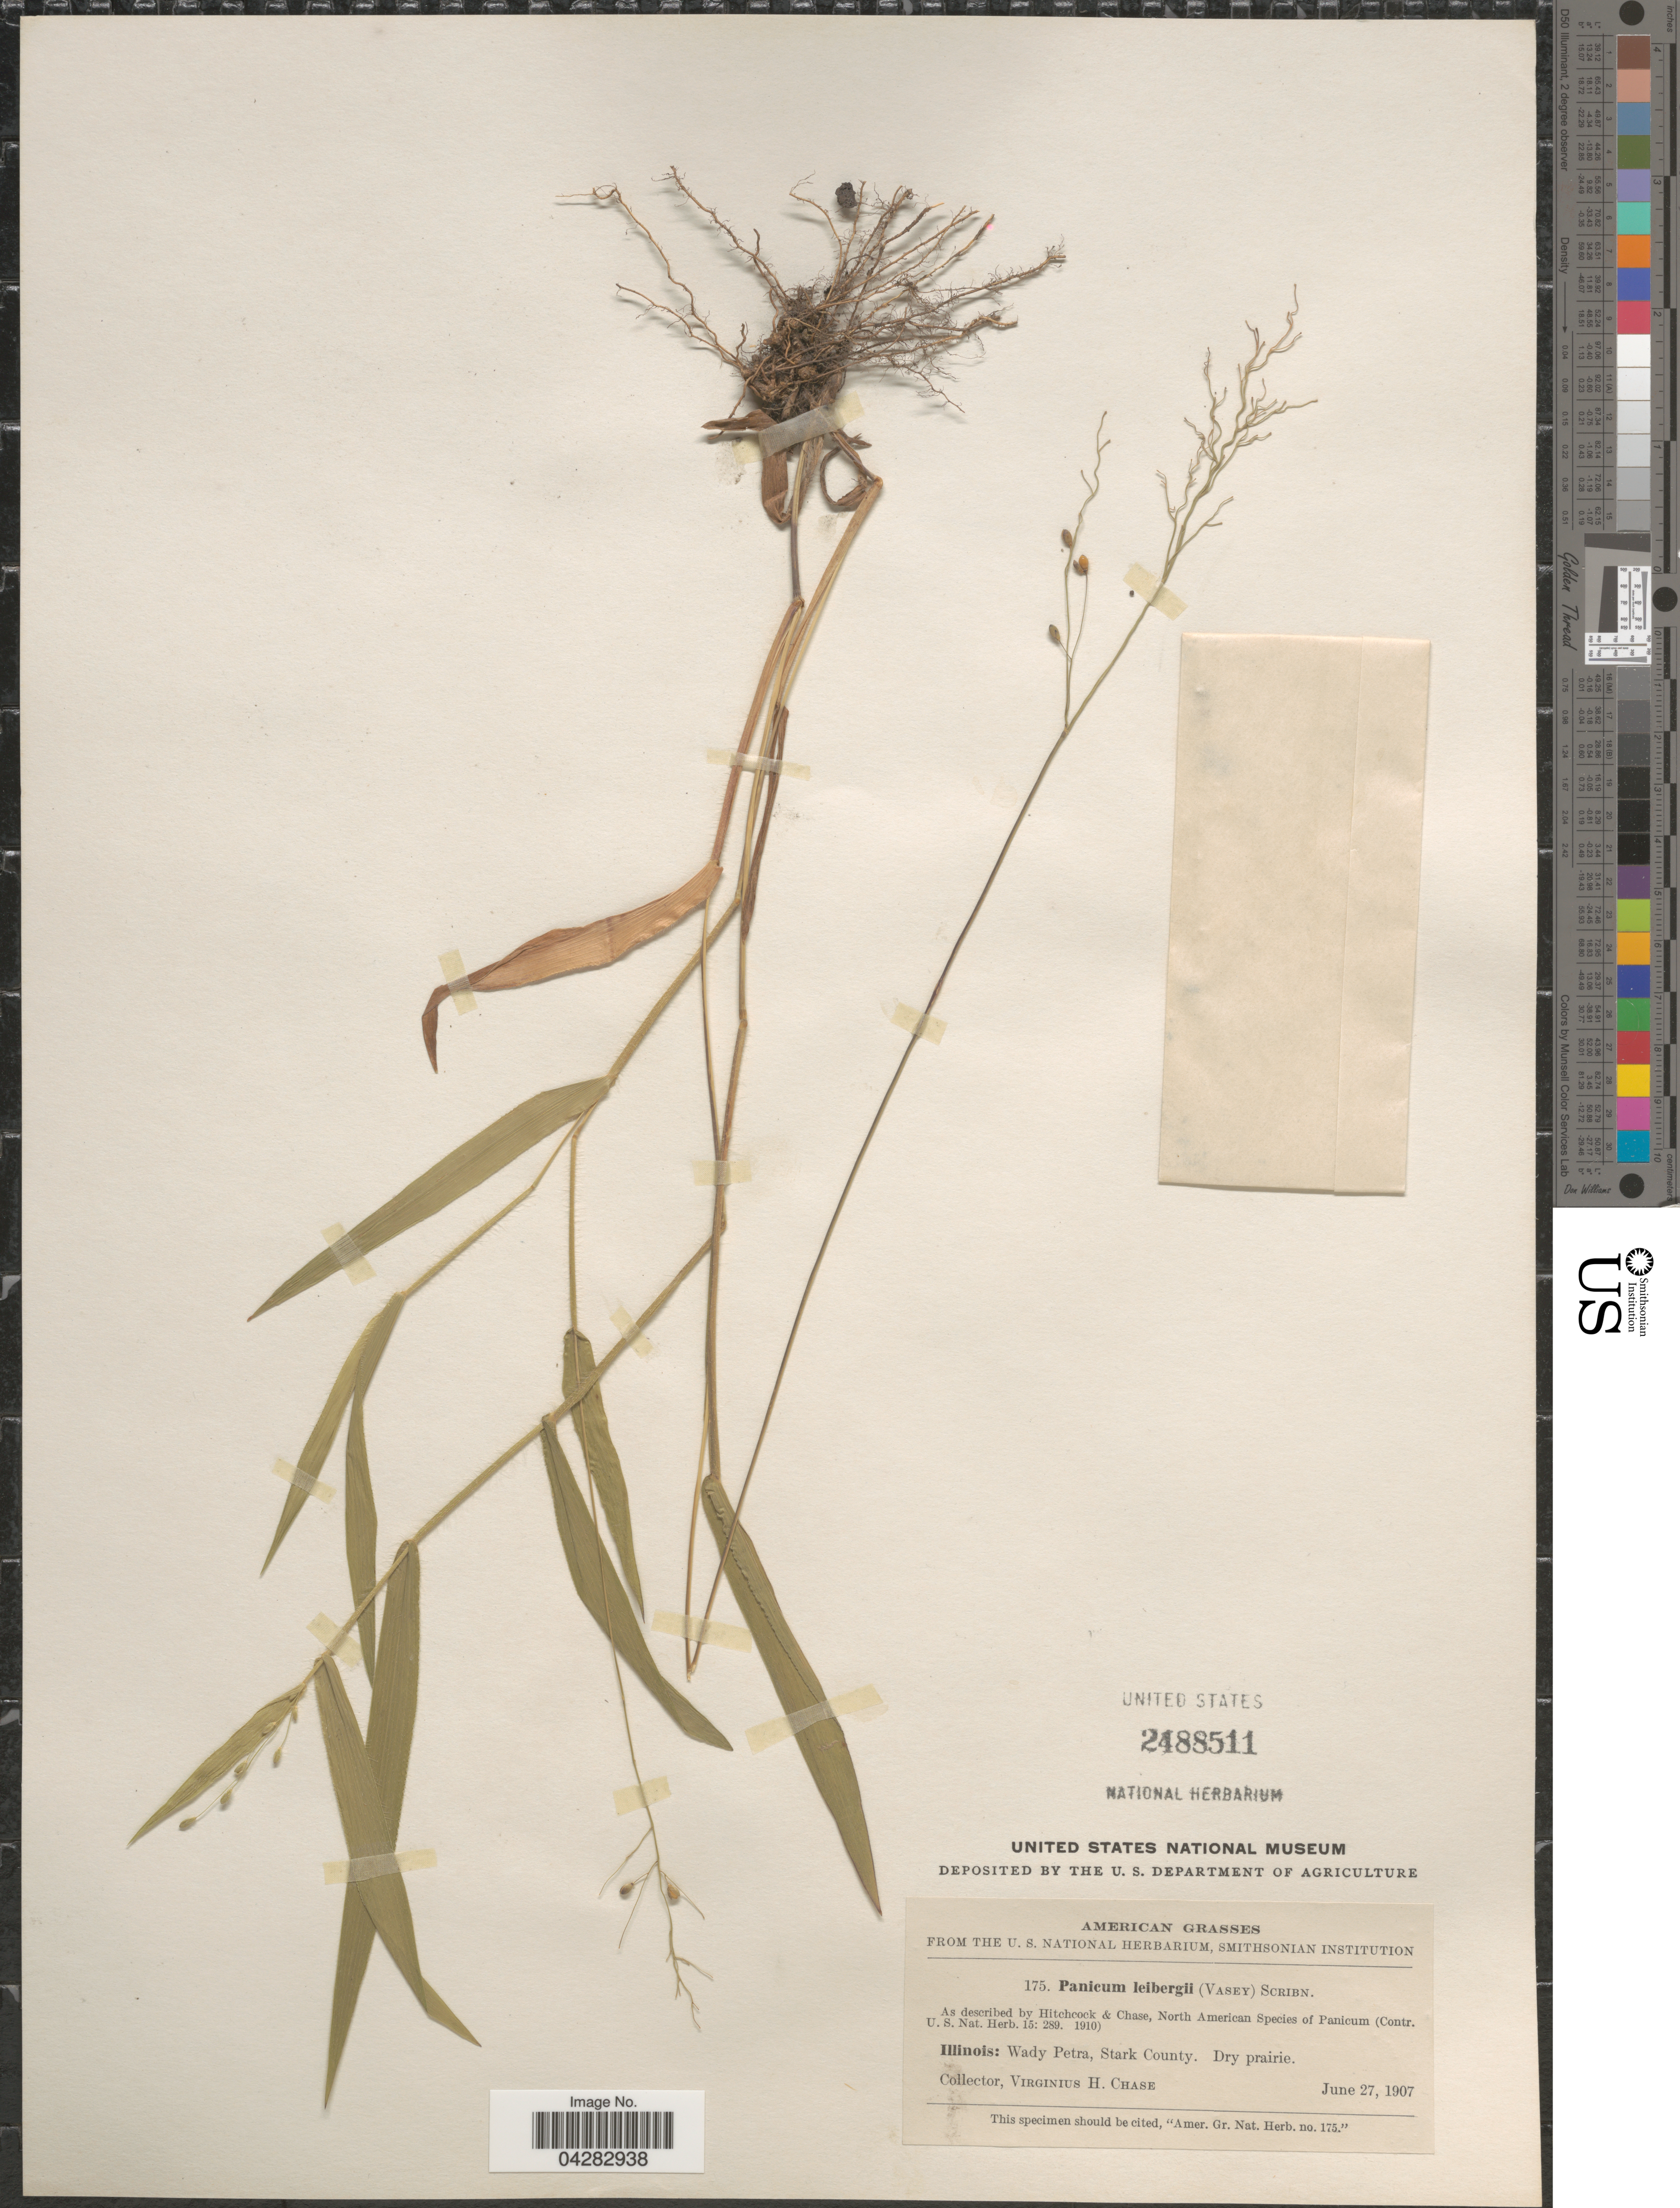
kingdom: Plantae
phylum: Tracheophyta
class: Liliopsida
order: Poales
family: Poaceae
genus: Dichanthelium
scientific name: Dichanthelium leibergii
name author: (Vasey) Gould & C.A. Clark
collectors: V. H. Chase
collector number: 175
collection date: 1907-06-27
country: United States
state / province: Illinois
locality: Wady Petra, Stark County. Dry prairie.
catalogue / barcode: US 2488511